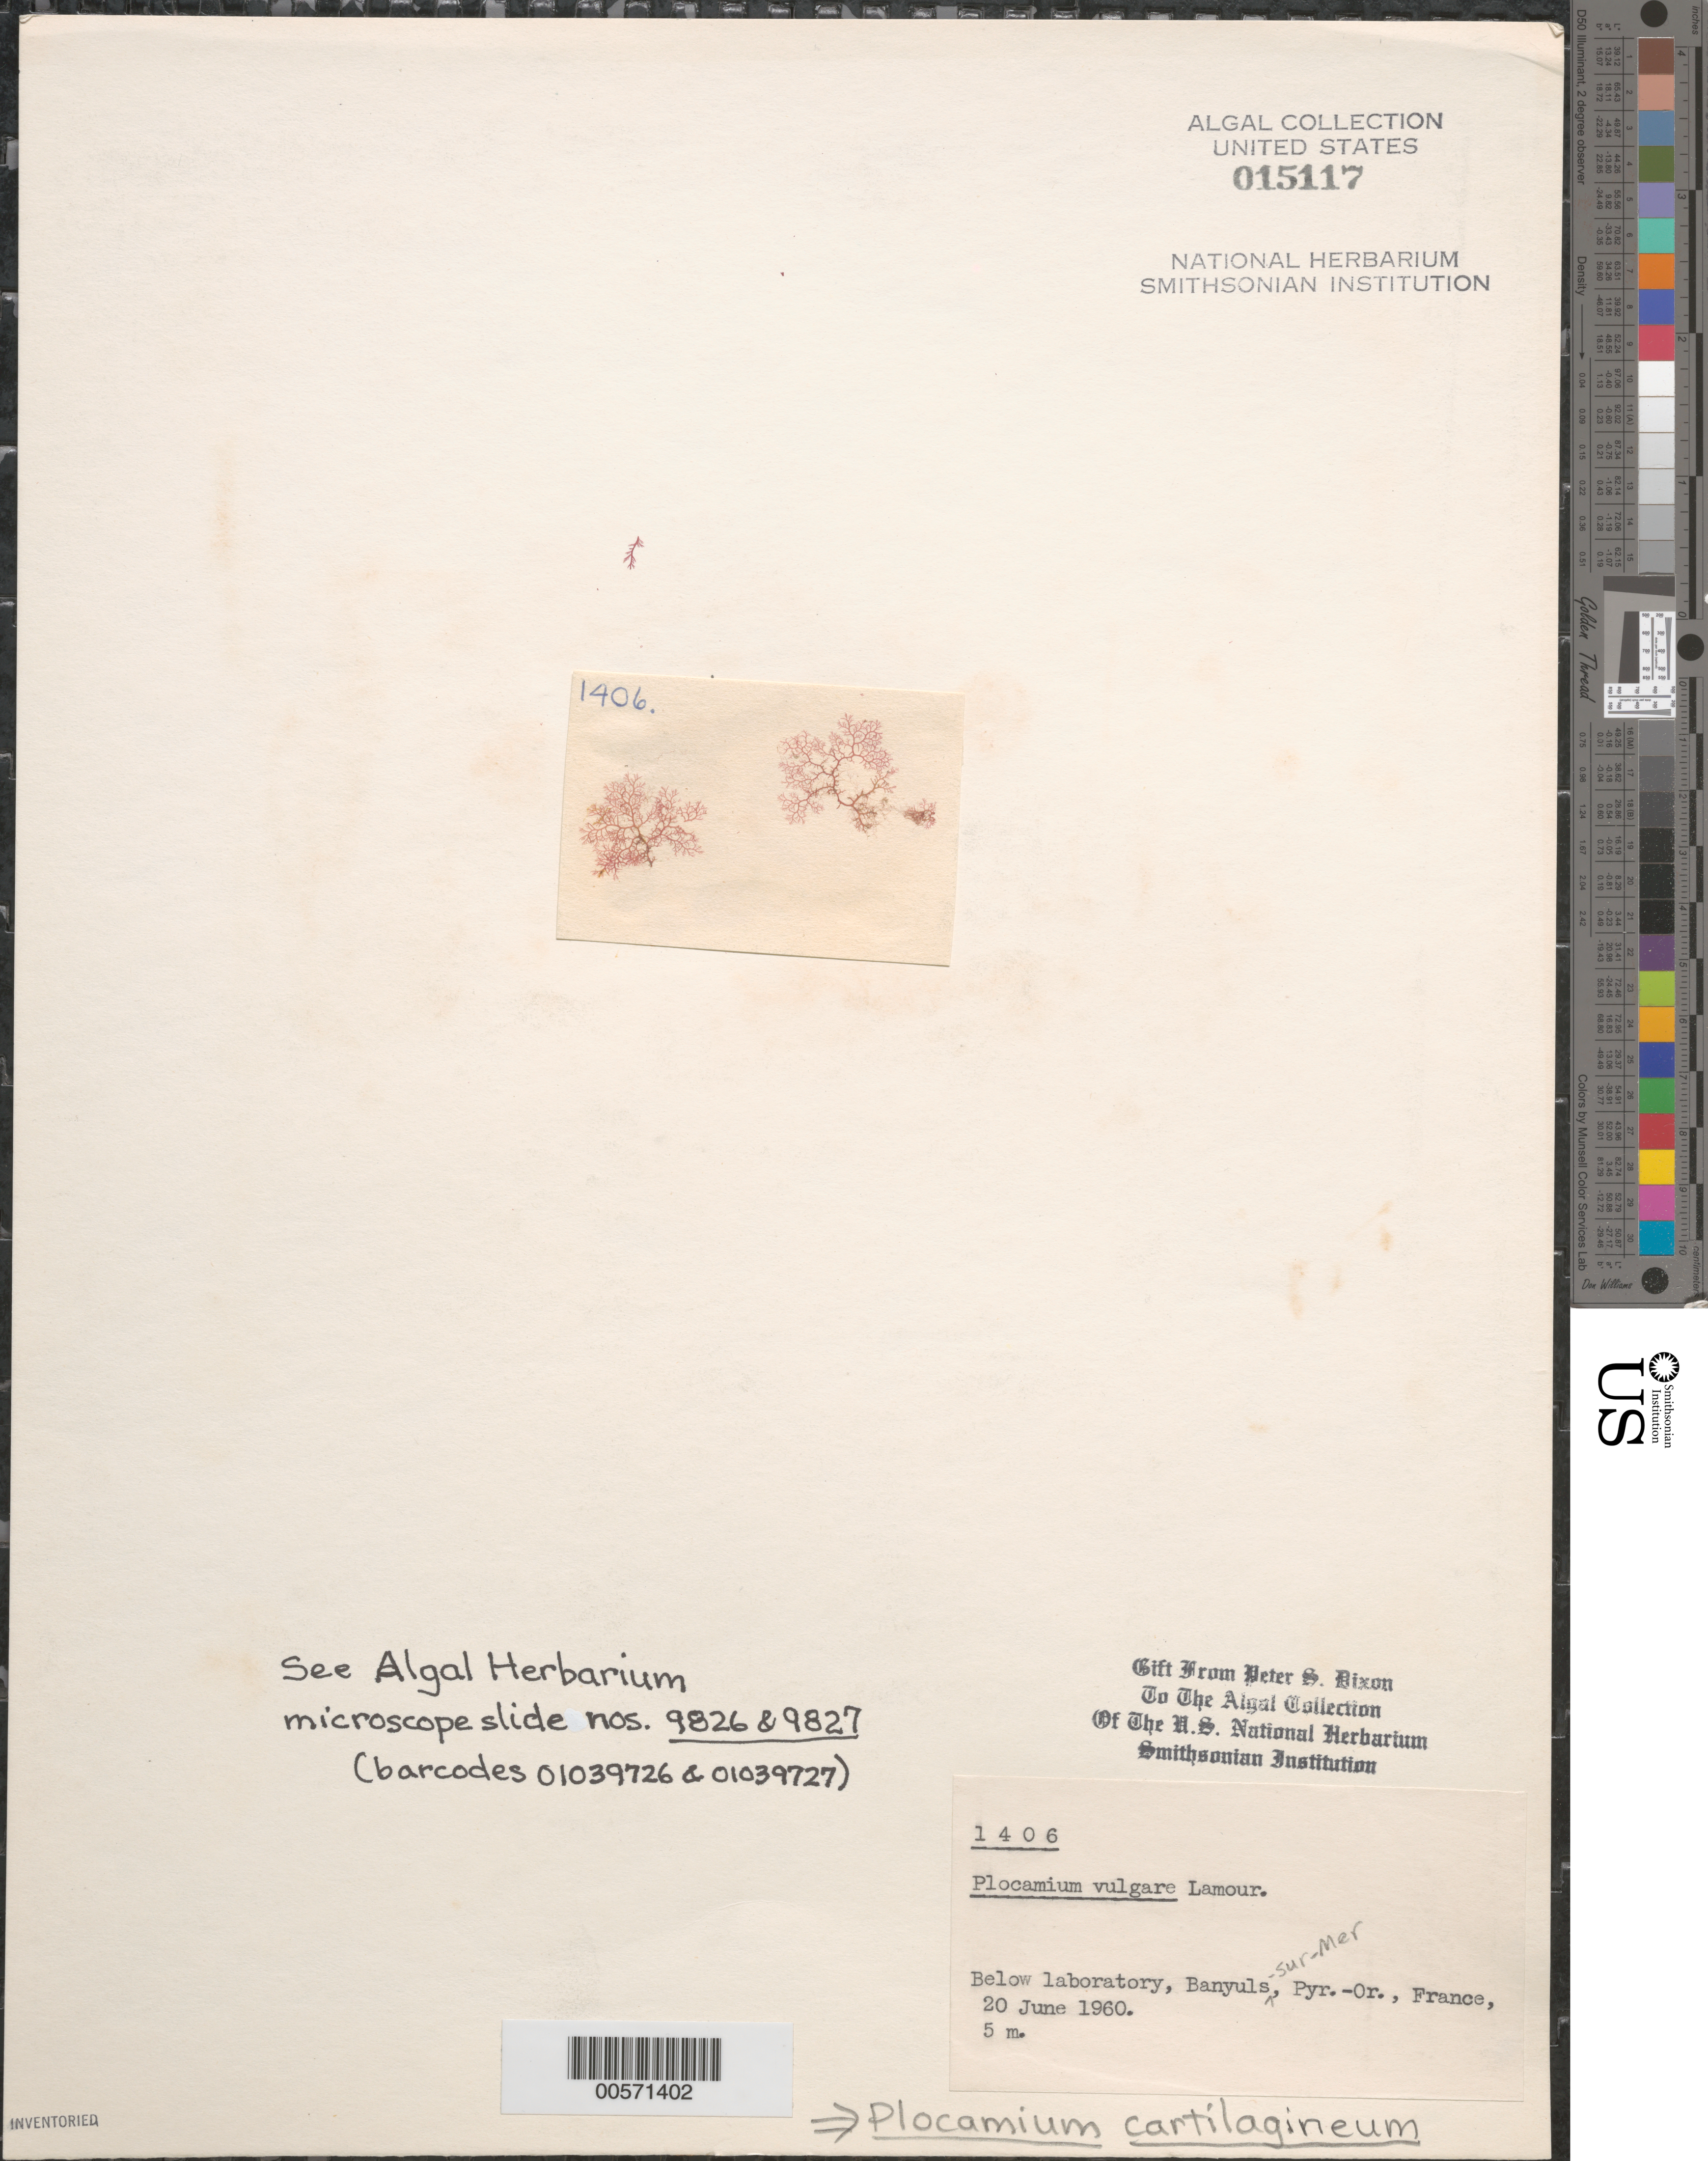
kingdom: Plantae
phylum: Rhodophyta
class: Florideophyceae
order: Plocamiales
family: Plocamiaceae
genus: Plocamium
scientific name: Plocamium cartilagineum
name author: (L.) P.S. Dixon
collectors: P. S. Dixon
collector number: PSD 1406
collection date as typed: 20 Jun 1960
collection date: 1960-06-20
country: France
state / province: Occitanie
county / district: Pyrénées-Orientales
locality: Banyuls-sur-Mer, below biological station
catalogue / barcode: US 15117